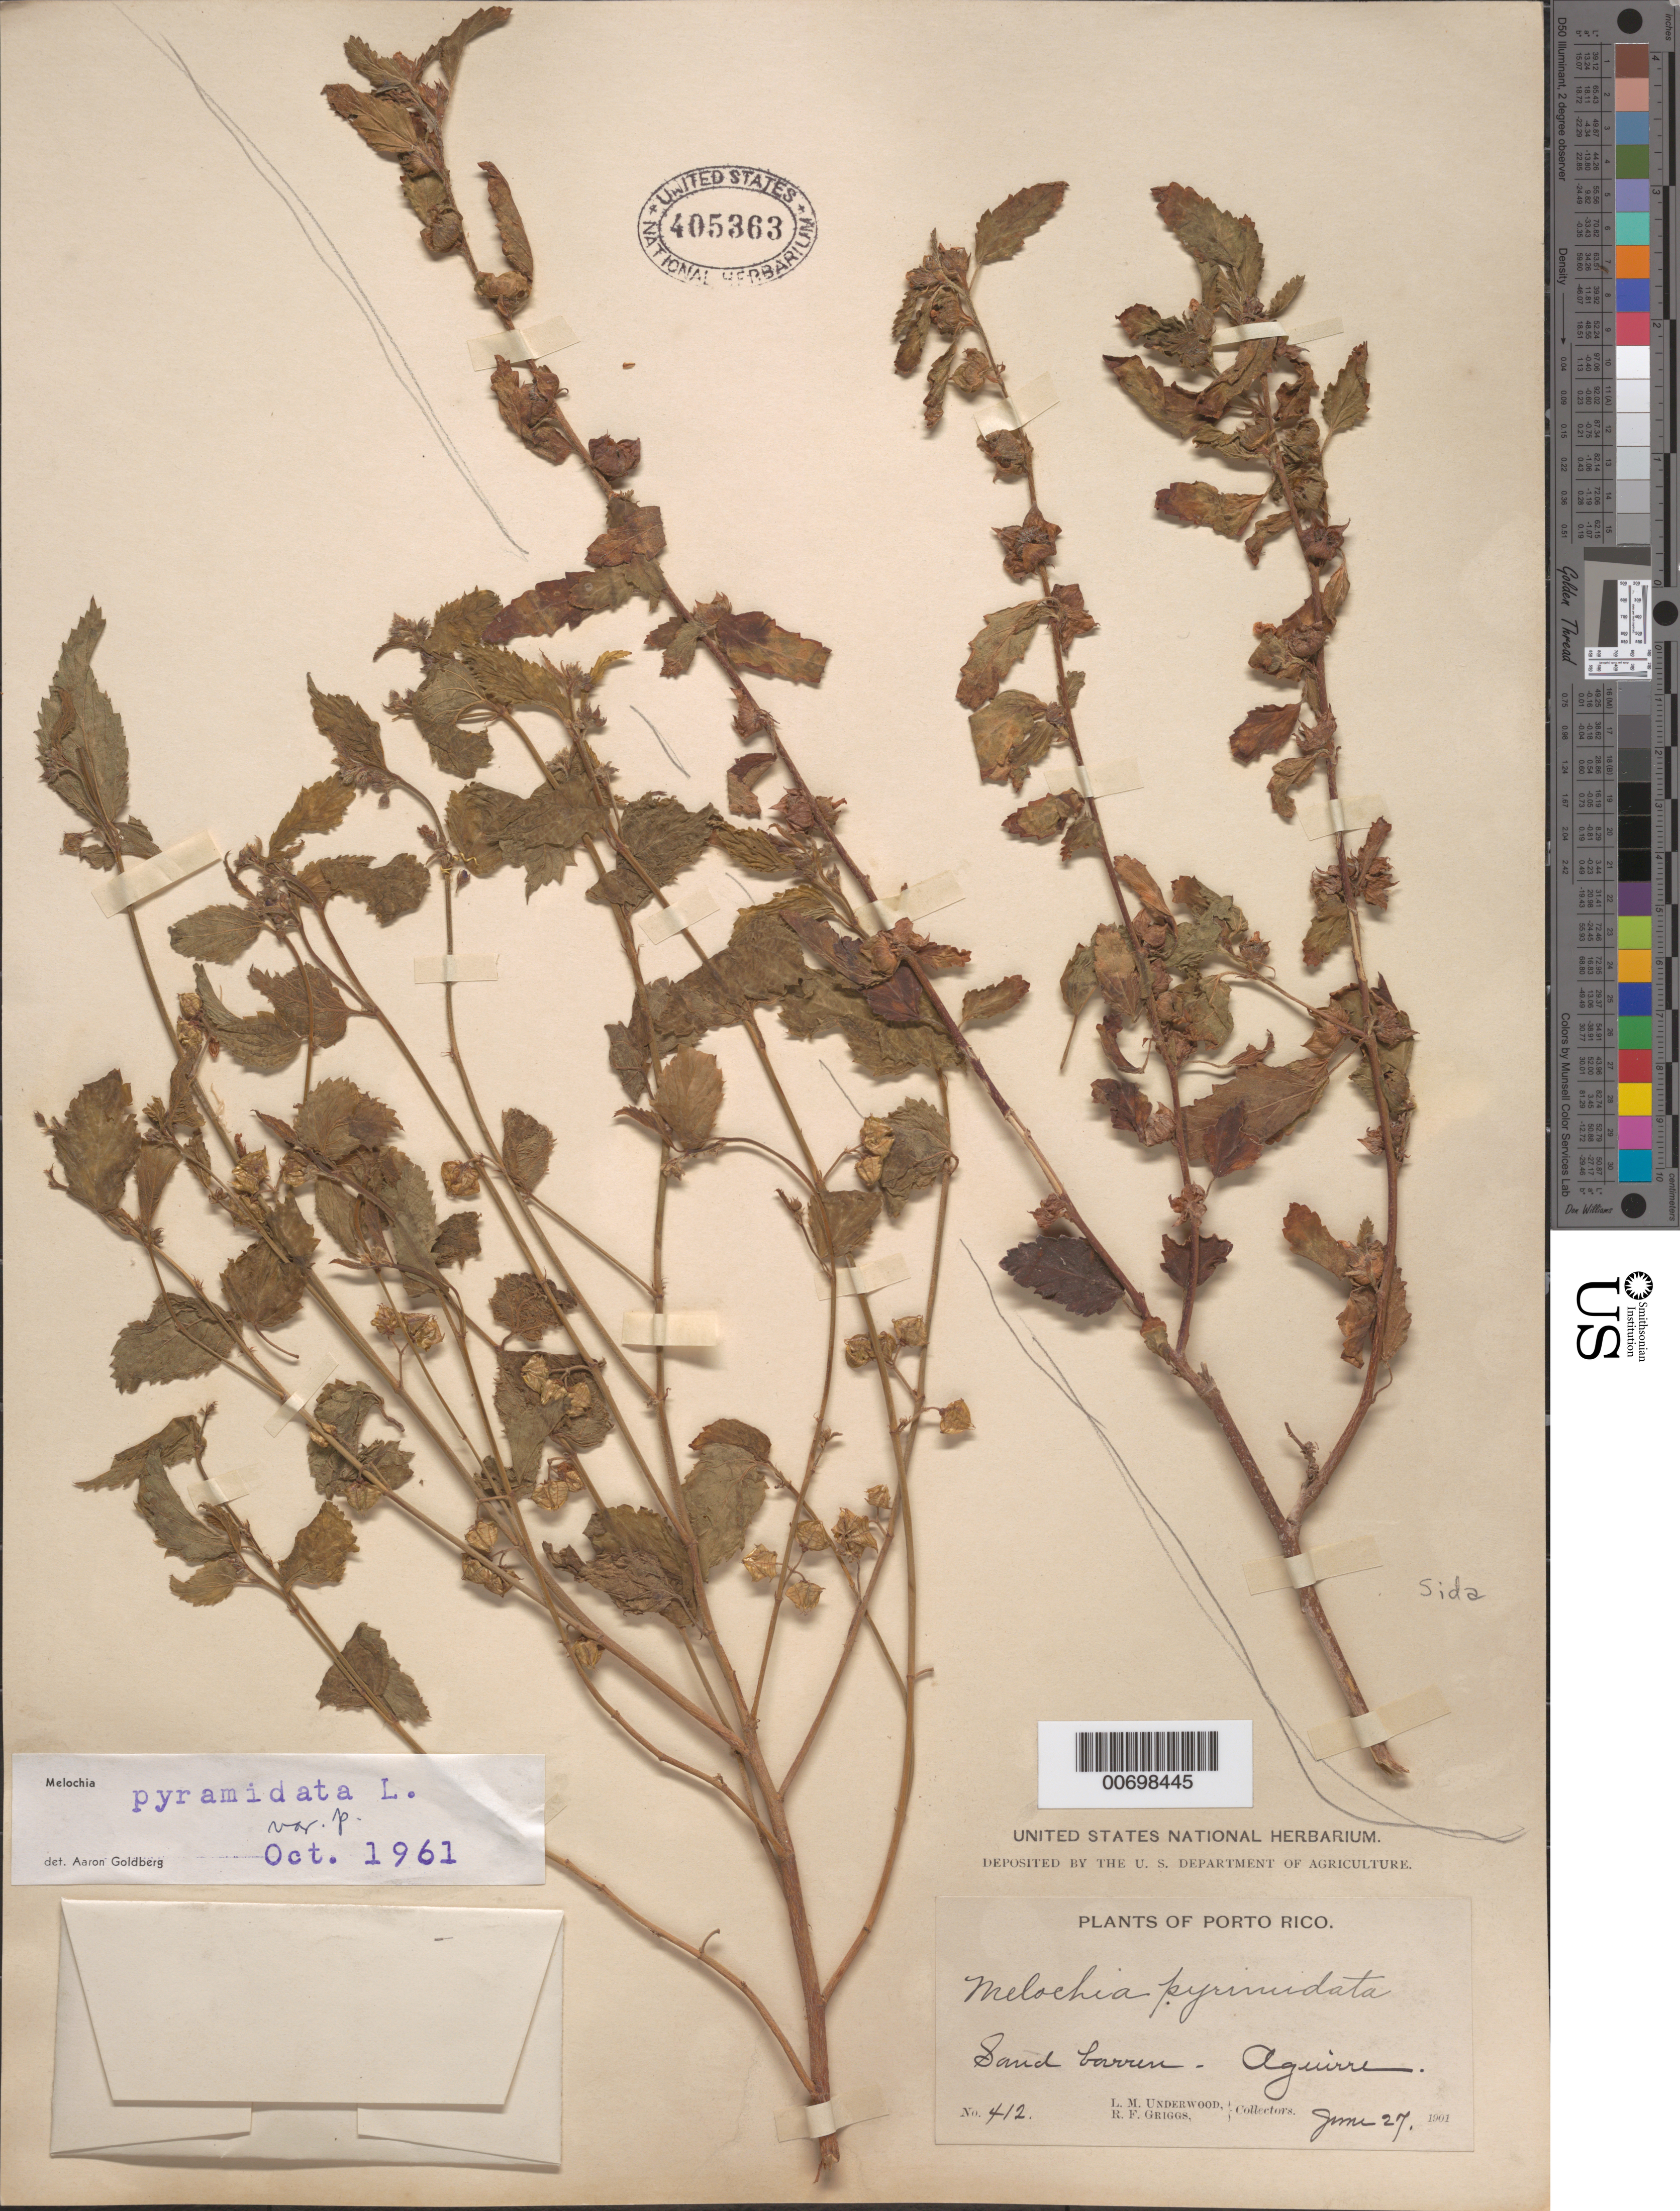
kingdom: Plantae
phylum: Tracheophyta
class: Magnoliopsida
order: Malvales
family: Malvaceae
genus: Melochia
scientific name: Melochia pyramidata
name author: L.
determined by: Goldberg, Aaron, (US), NMNH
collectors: L. M. Underwood & R. F. Griggs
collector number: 412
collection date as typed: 27 Jun 1901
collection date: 1901-06-27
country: Puerto Rico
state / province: Salinas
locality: Aguirre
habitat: Sand barren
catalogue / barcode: US 405363